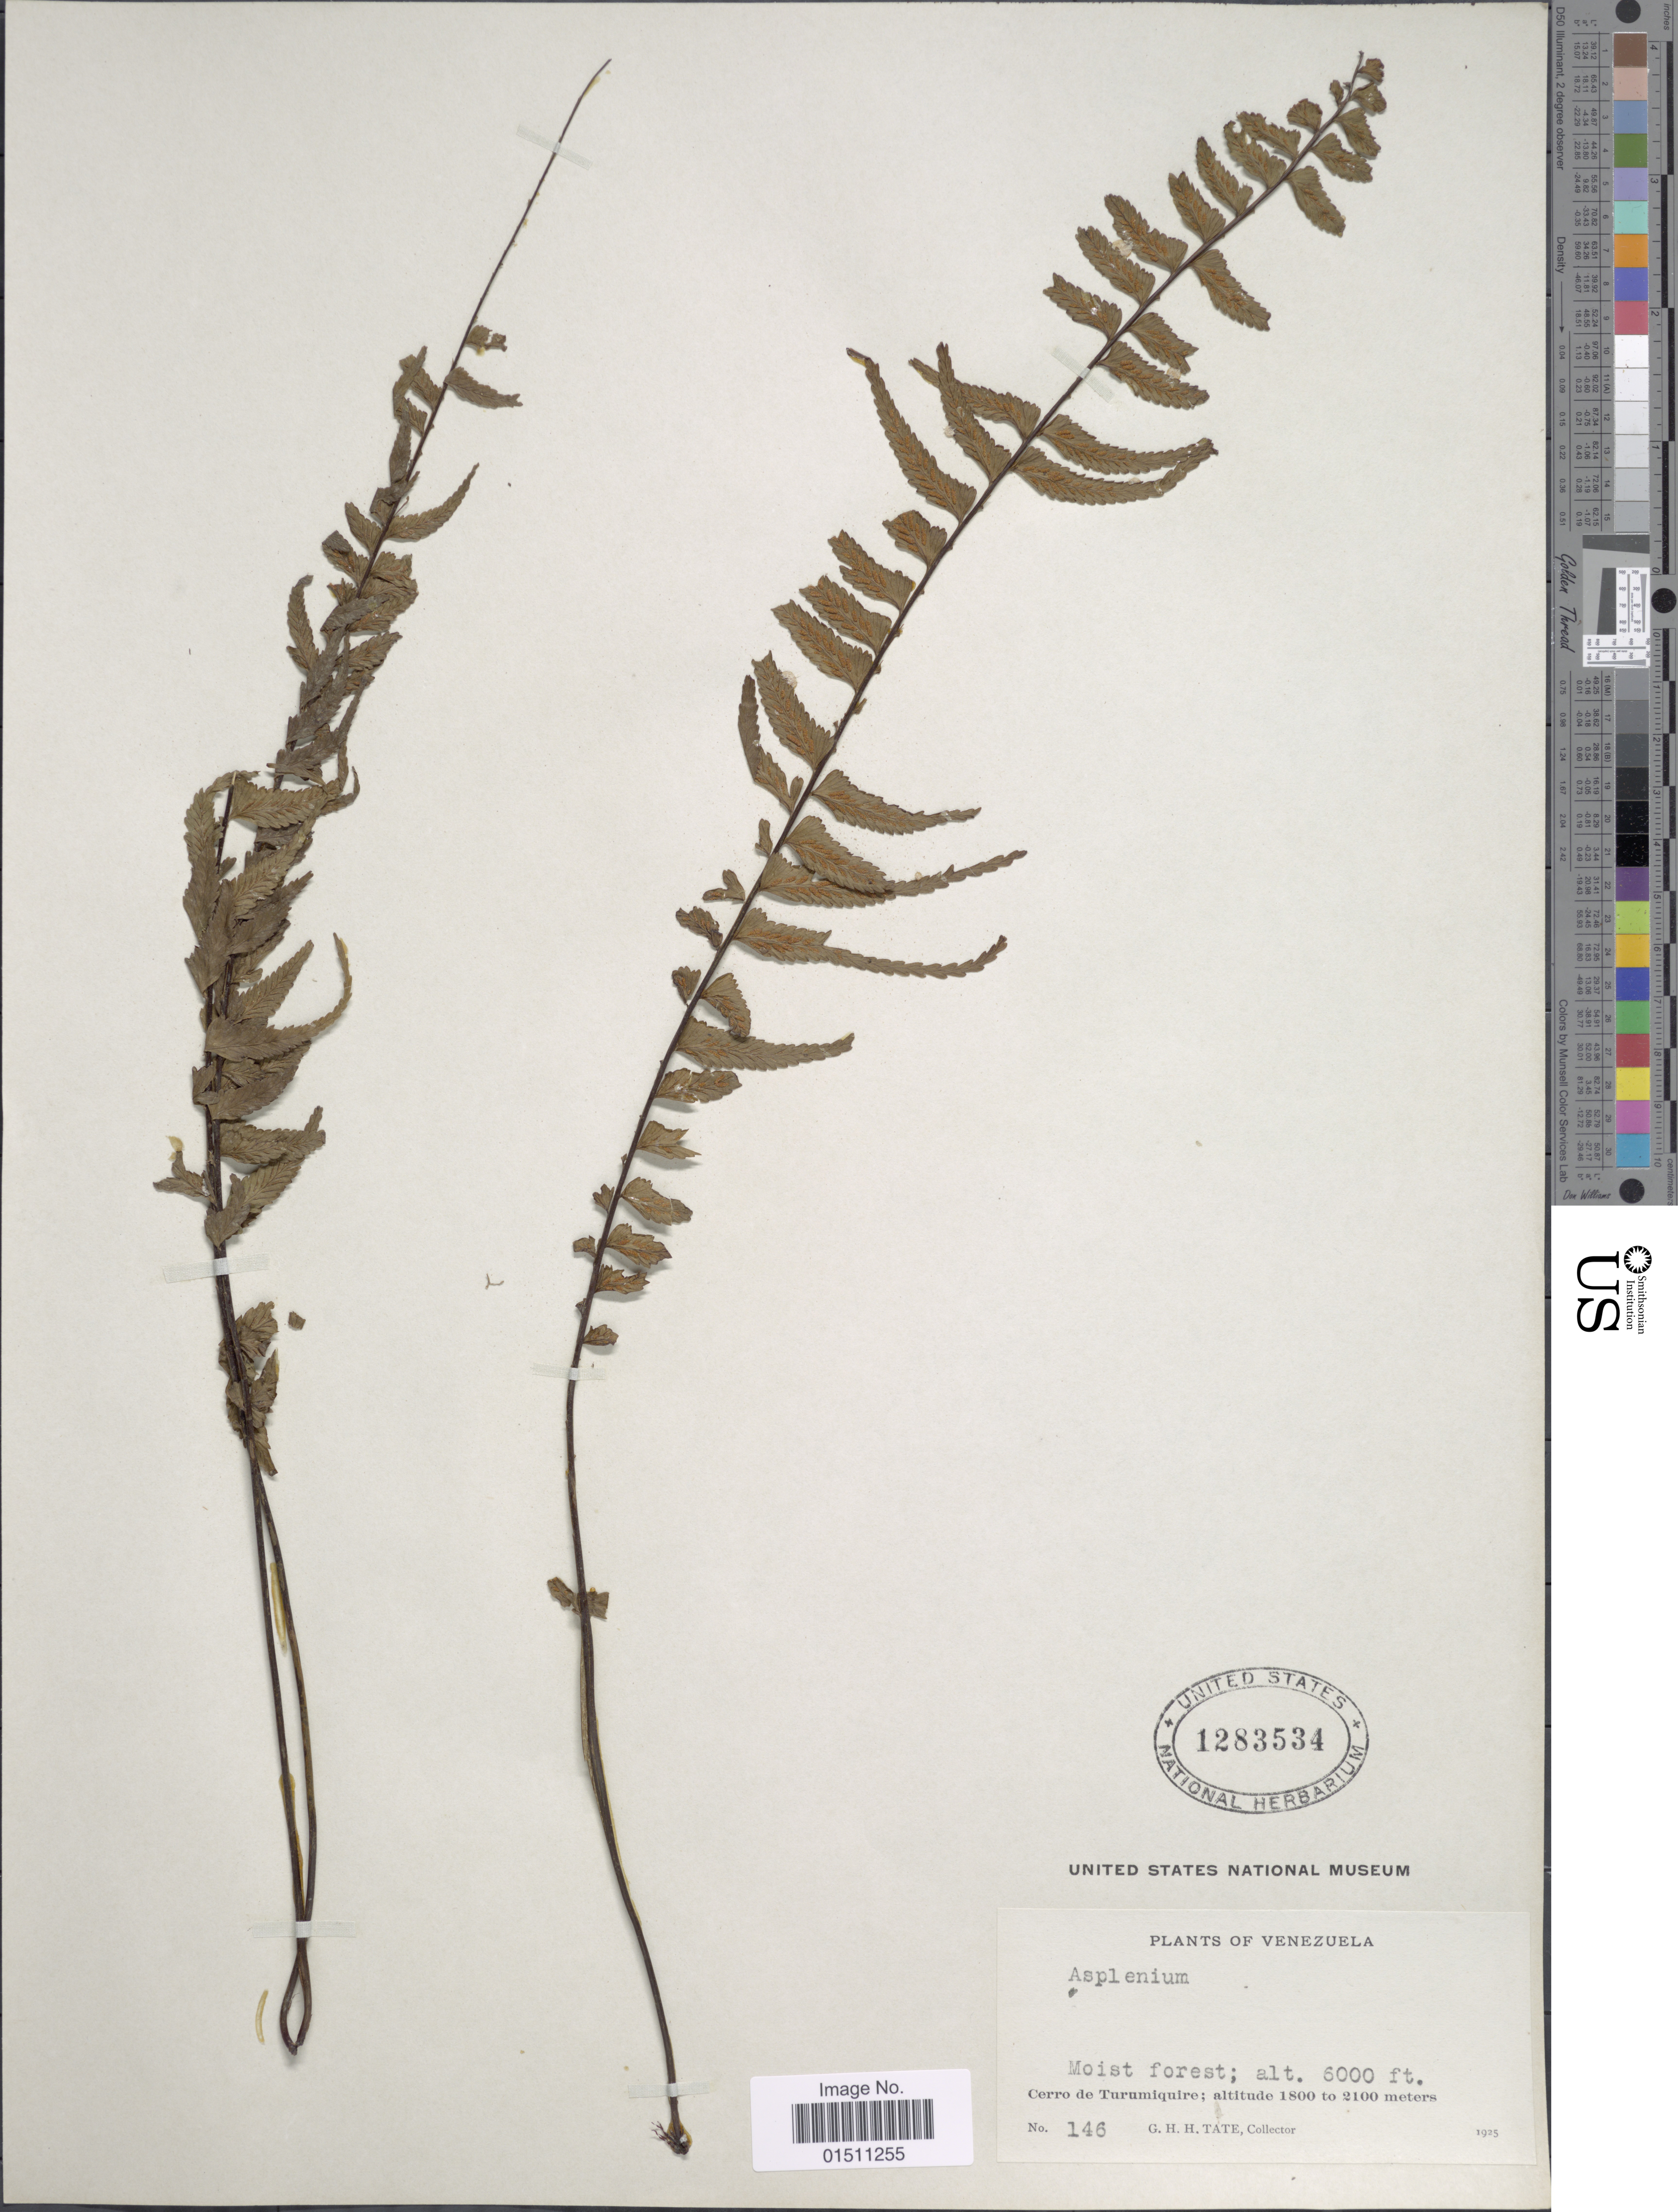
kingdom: Plantae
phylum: Tracheophyta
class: Polypodiopsida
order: Polypodiales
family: Aspleniaceae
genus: Asplenium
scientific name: Asplenium harpeodes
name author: Kunze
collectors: G. H. H.Tate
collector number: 146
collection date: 1925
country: Venezuela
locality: Venezuela, Cerro de Turumiquire.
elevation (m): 1829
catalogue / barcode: US 1283534